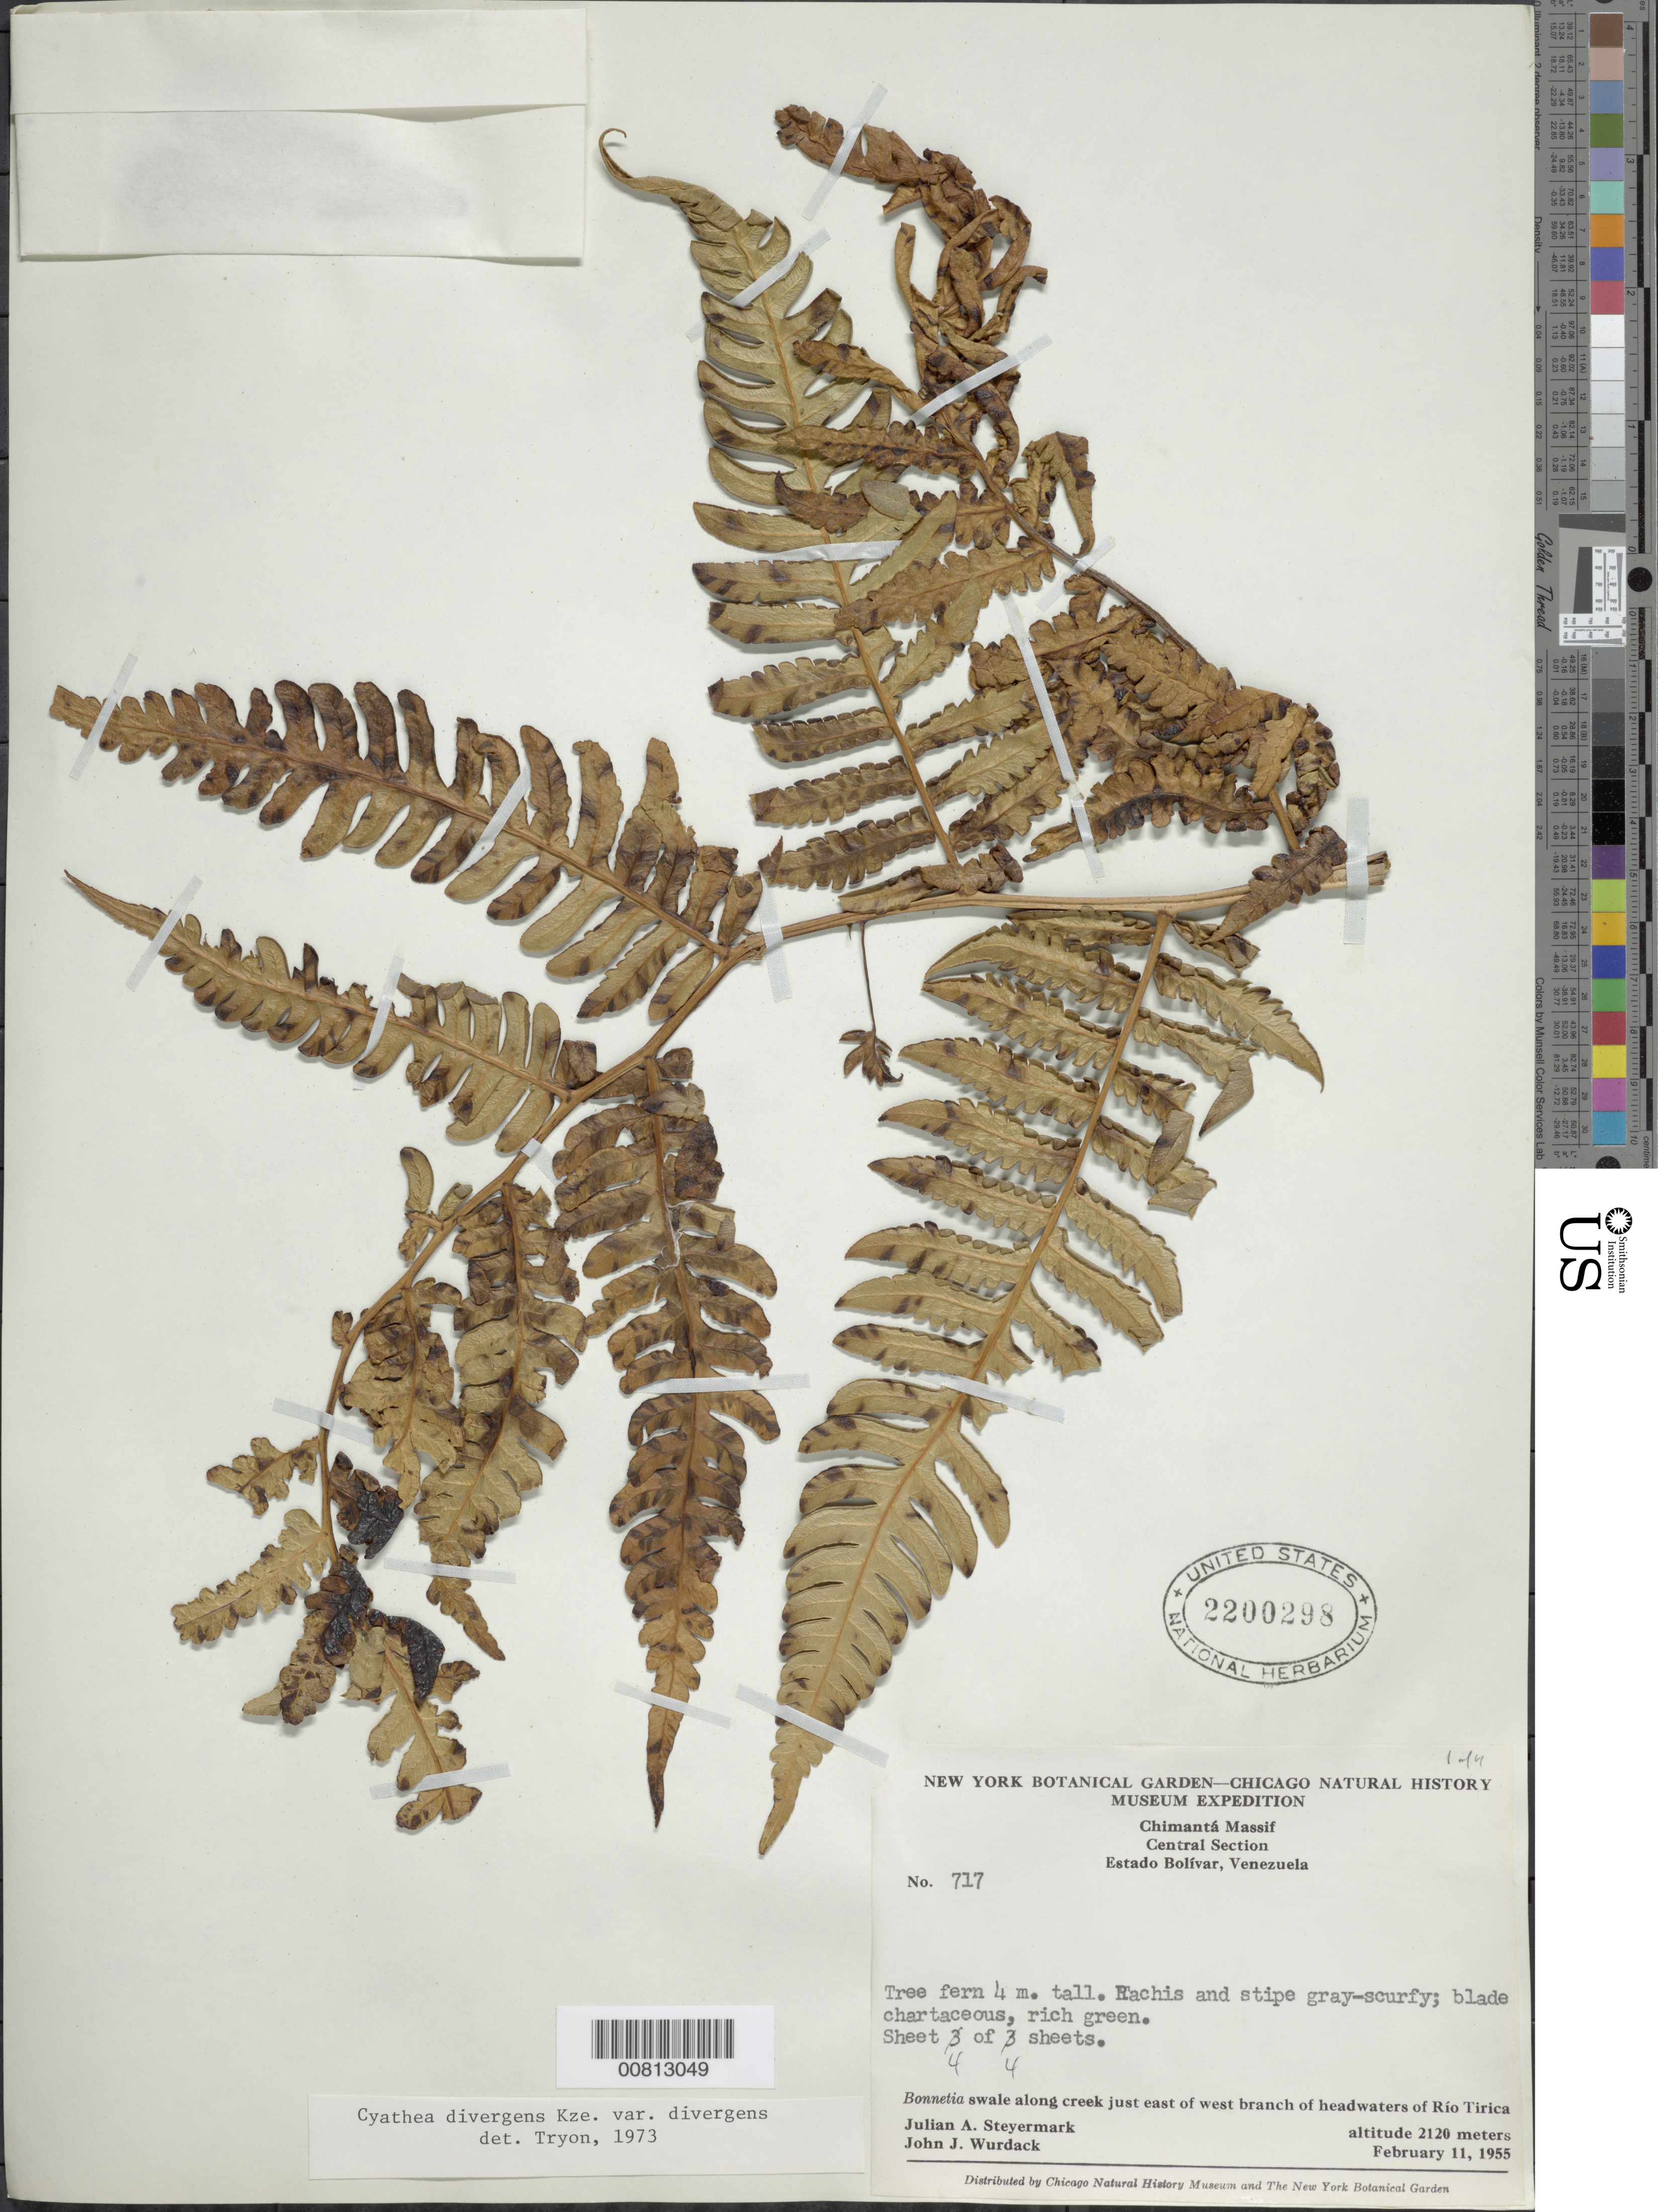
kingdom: Plantae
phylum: Tracheophyta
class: Polypodiopsida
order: Cyatheales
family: Cyatheaceae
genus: Cyathea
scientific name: Cyathea divergens var. divergens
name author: Kunze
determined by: Tryon, --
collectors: J. Steyermark & J. J. Wurdack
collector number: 55 717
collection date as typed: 11-Feb-55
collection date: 1955-02-11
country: Venezuela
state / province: Bolívar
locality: Chimantá Massif, Central Section, east of west branch of headwaters of Río Tirica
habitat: Bonnetia swale along creek; on shaded moist rock ledge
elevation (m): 2120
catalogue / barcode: US 2200298